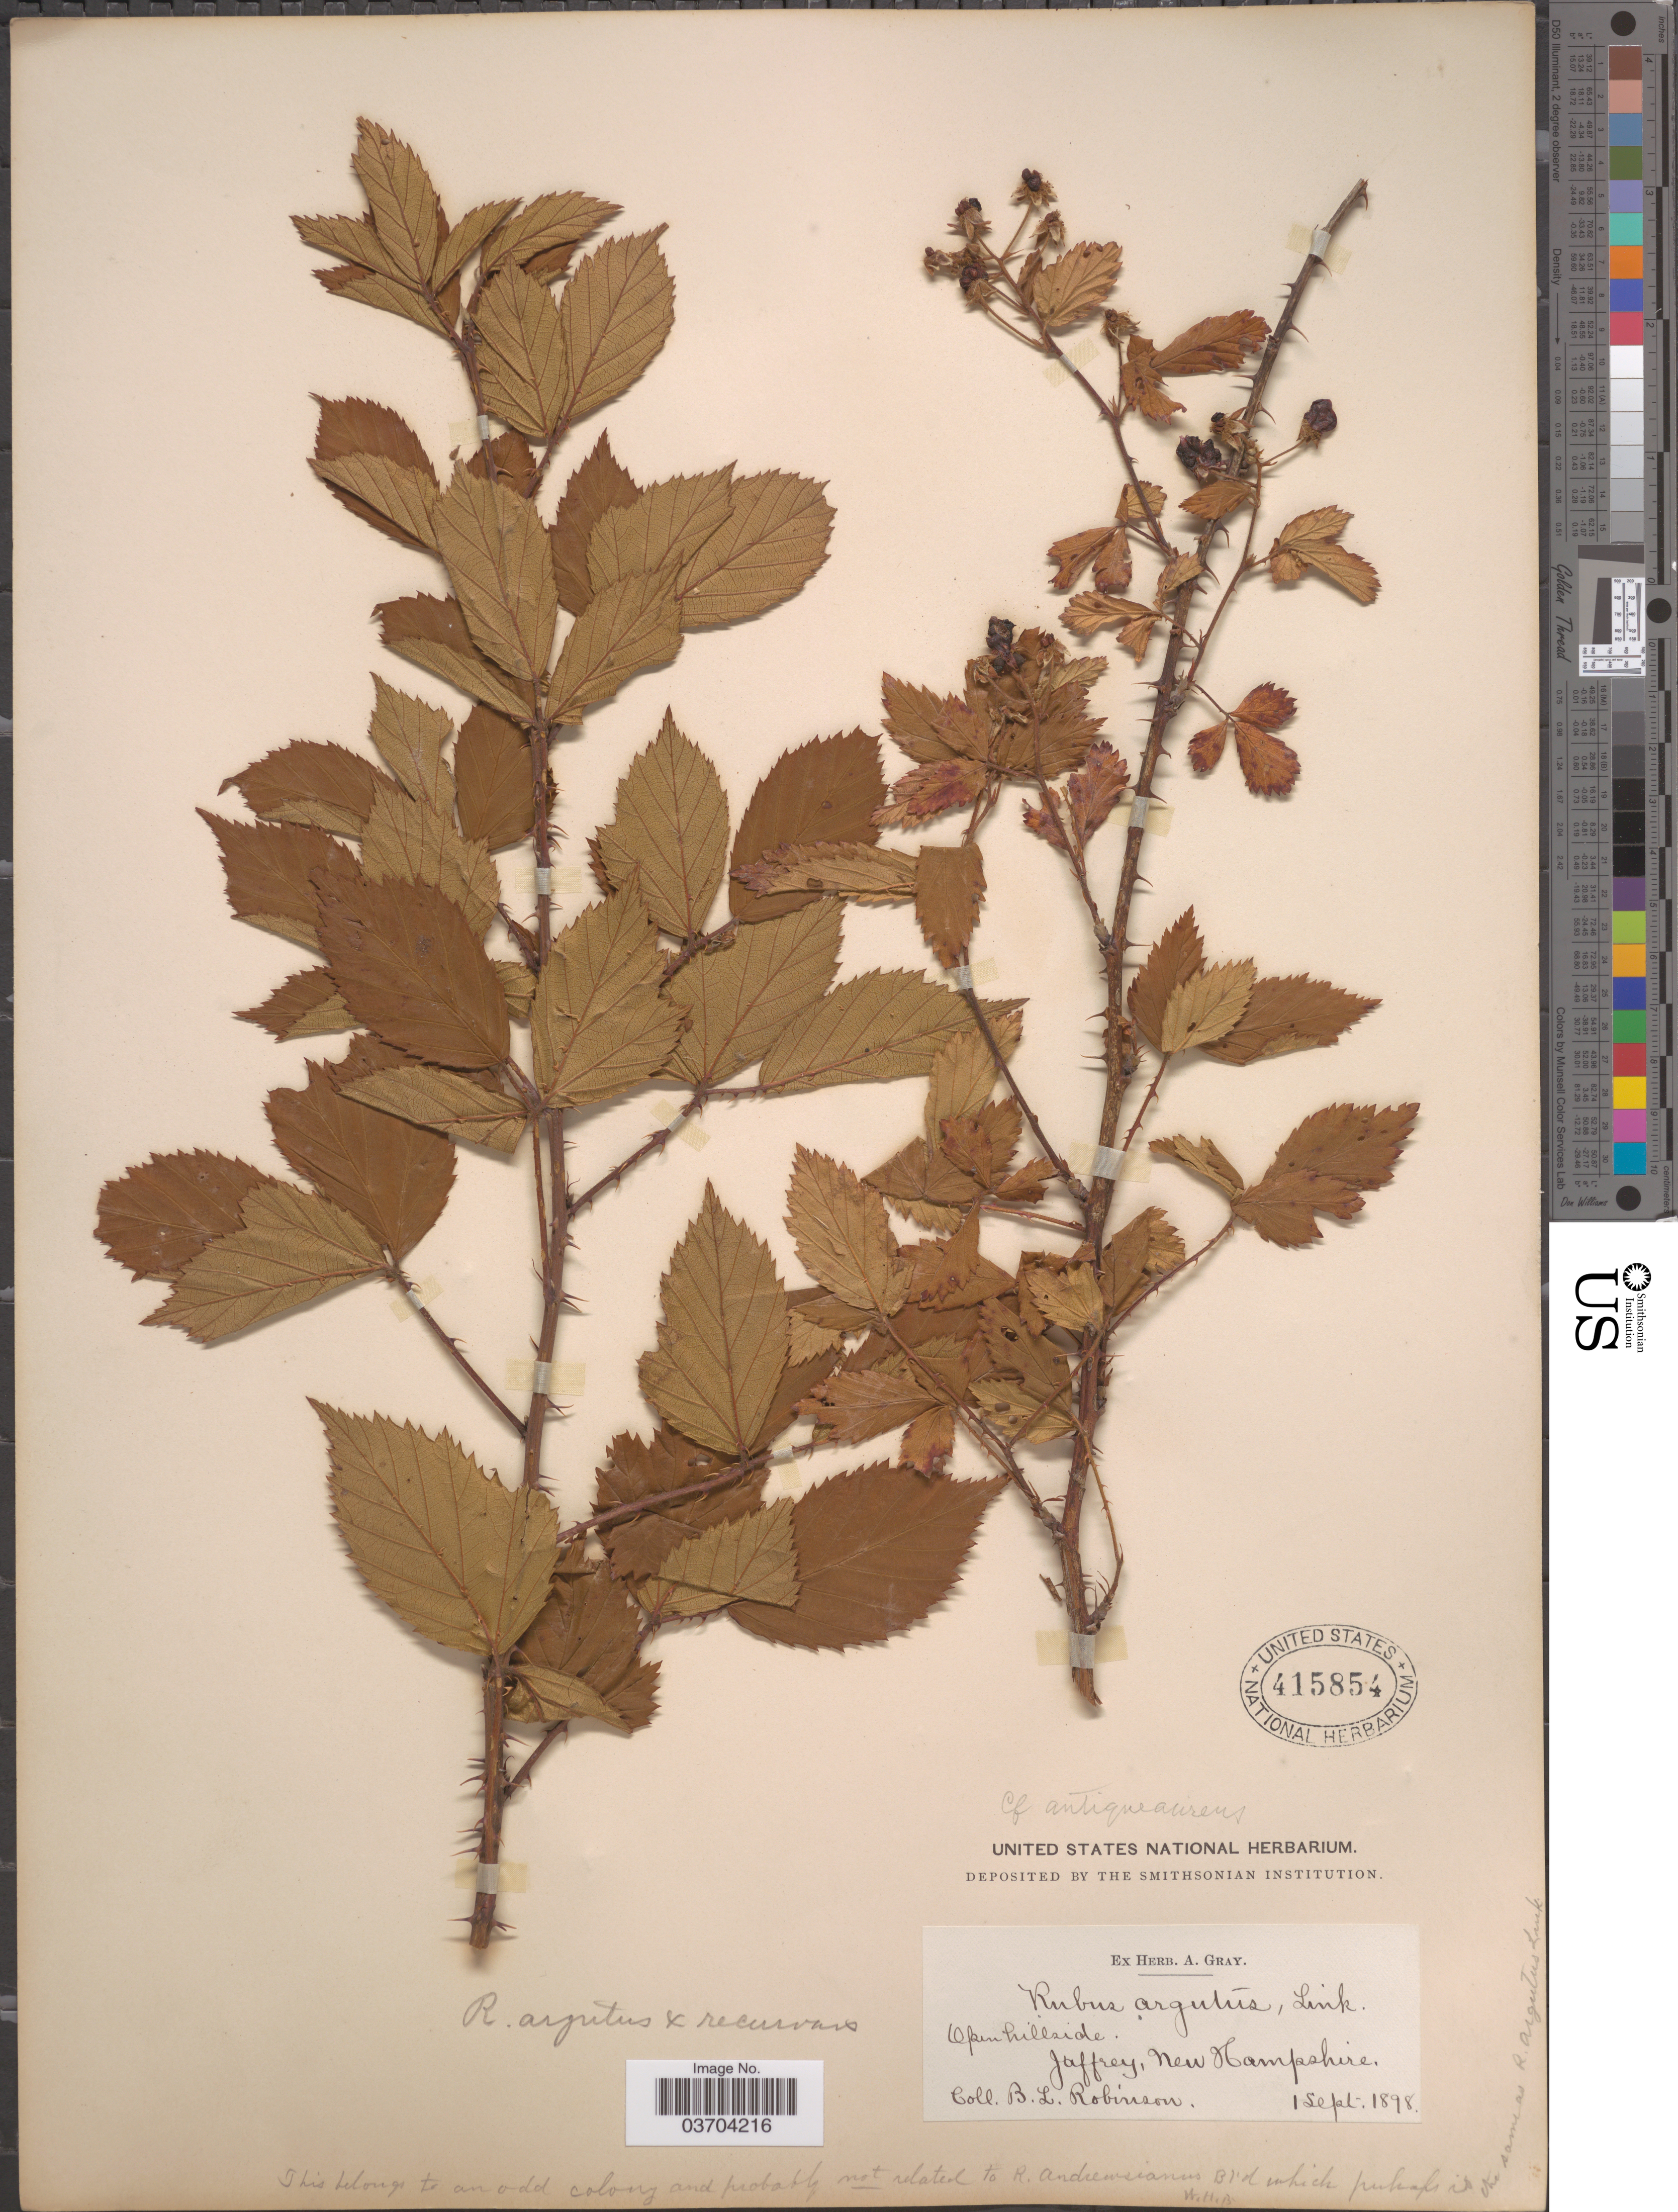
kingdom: Plantae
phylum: Tracheophyta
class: Magnoliopsida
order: Rosales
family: Rosaceae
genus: Rubus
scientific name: Rubus argutus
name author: Link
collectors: B. L. Robinson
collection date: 1898-09-01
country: United States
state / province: New Hampshire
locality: Jaffrey.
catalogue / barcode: US 415854